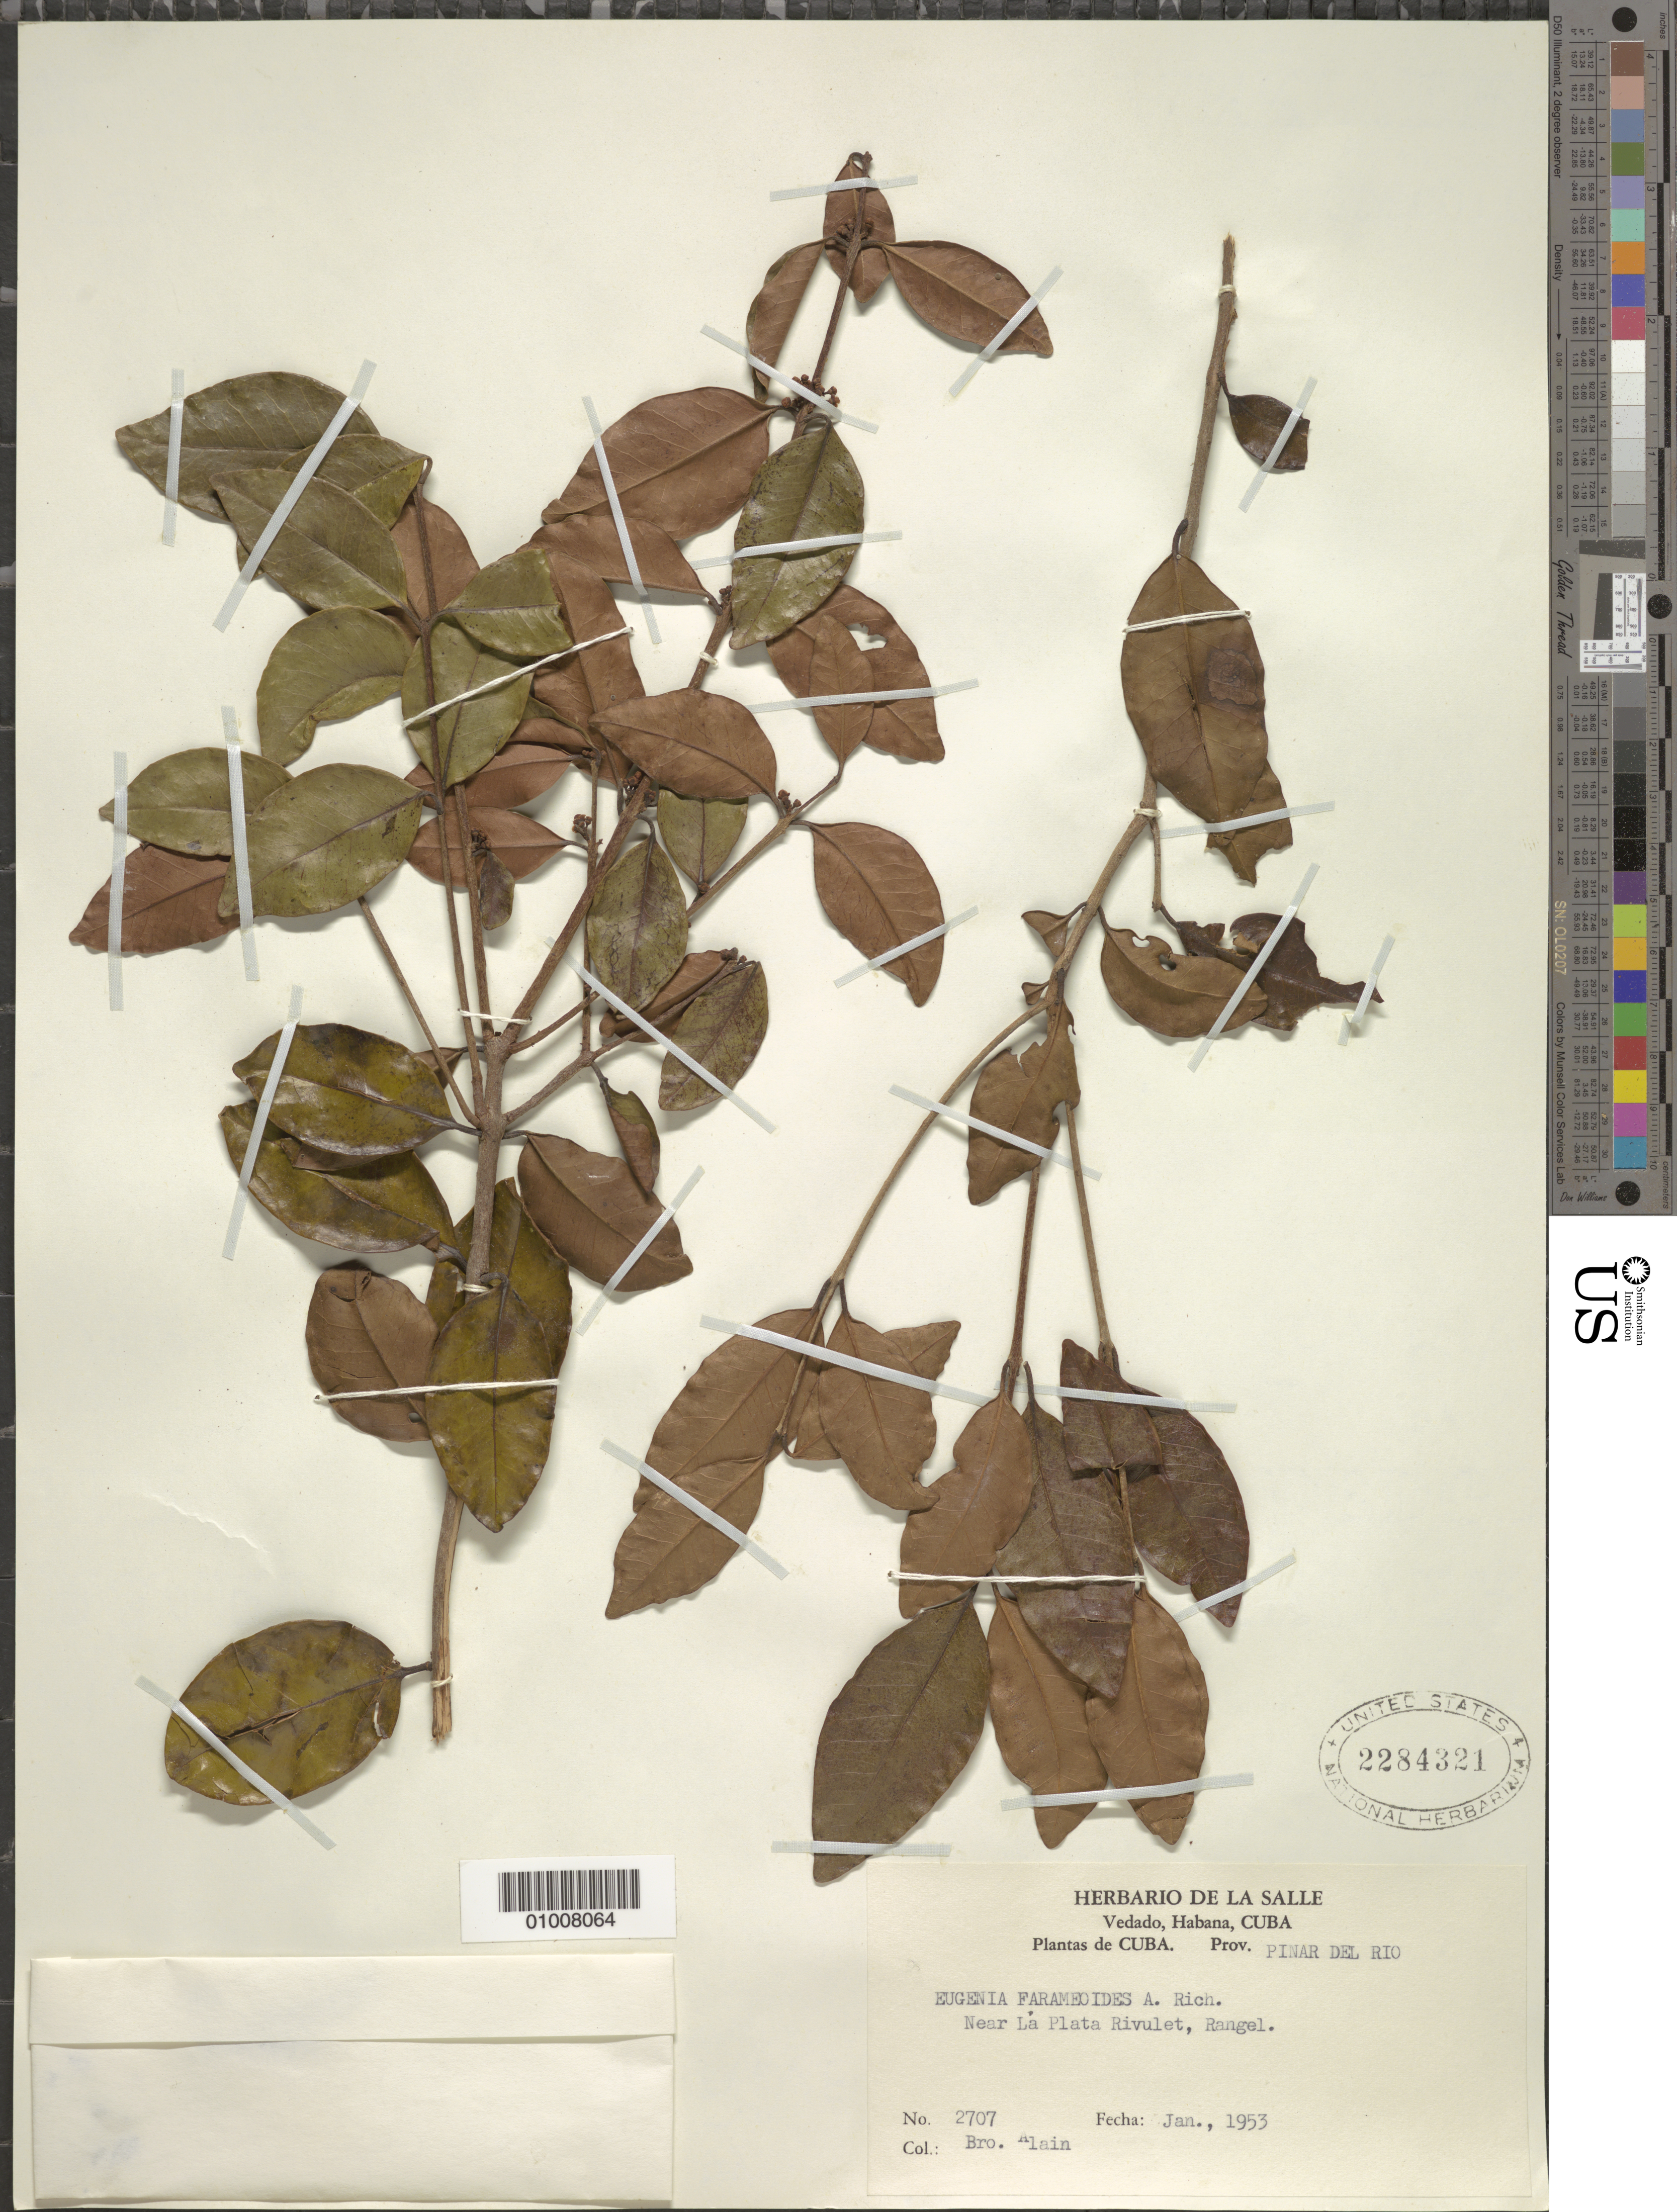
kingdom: Plantae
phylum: Tracheophyta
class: Magnoliopsida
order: Myrtales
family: Myrtaceae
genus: Eugenia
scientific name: Eugenia farameoides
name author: A. Rich.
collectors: A. H. Liogier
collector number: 2707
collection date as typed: Jan 1953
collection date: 1953-01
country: Cuba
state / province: Pinar del Rio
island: Cuba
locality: Near La Plata Rivulet, Rangel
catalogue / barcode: US 2284321